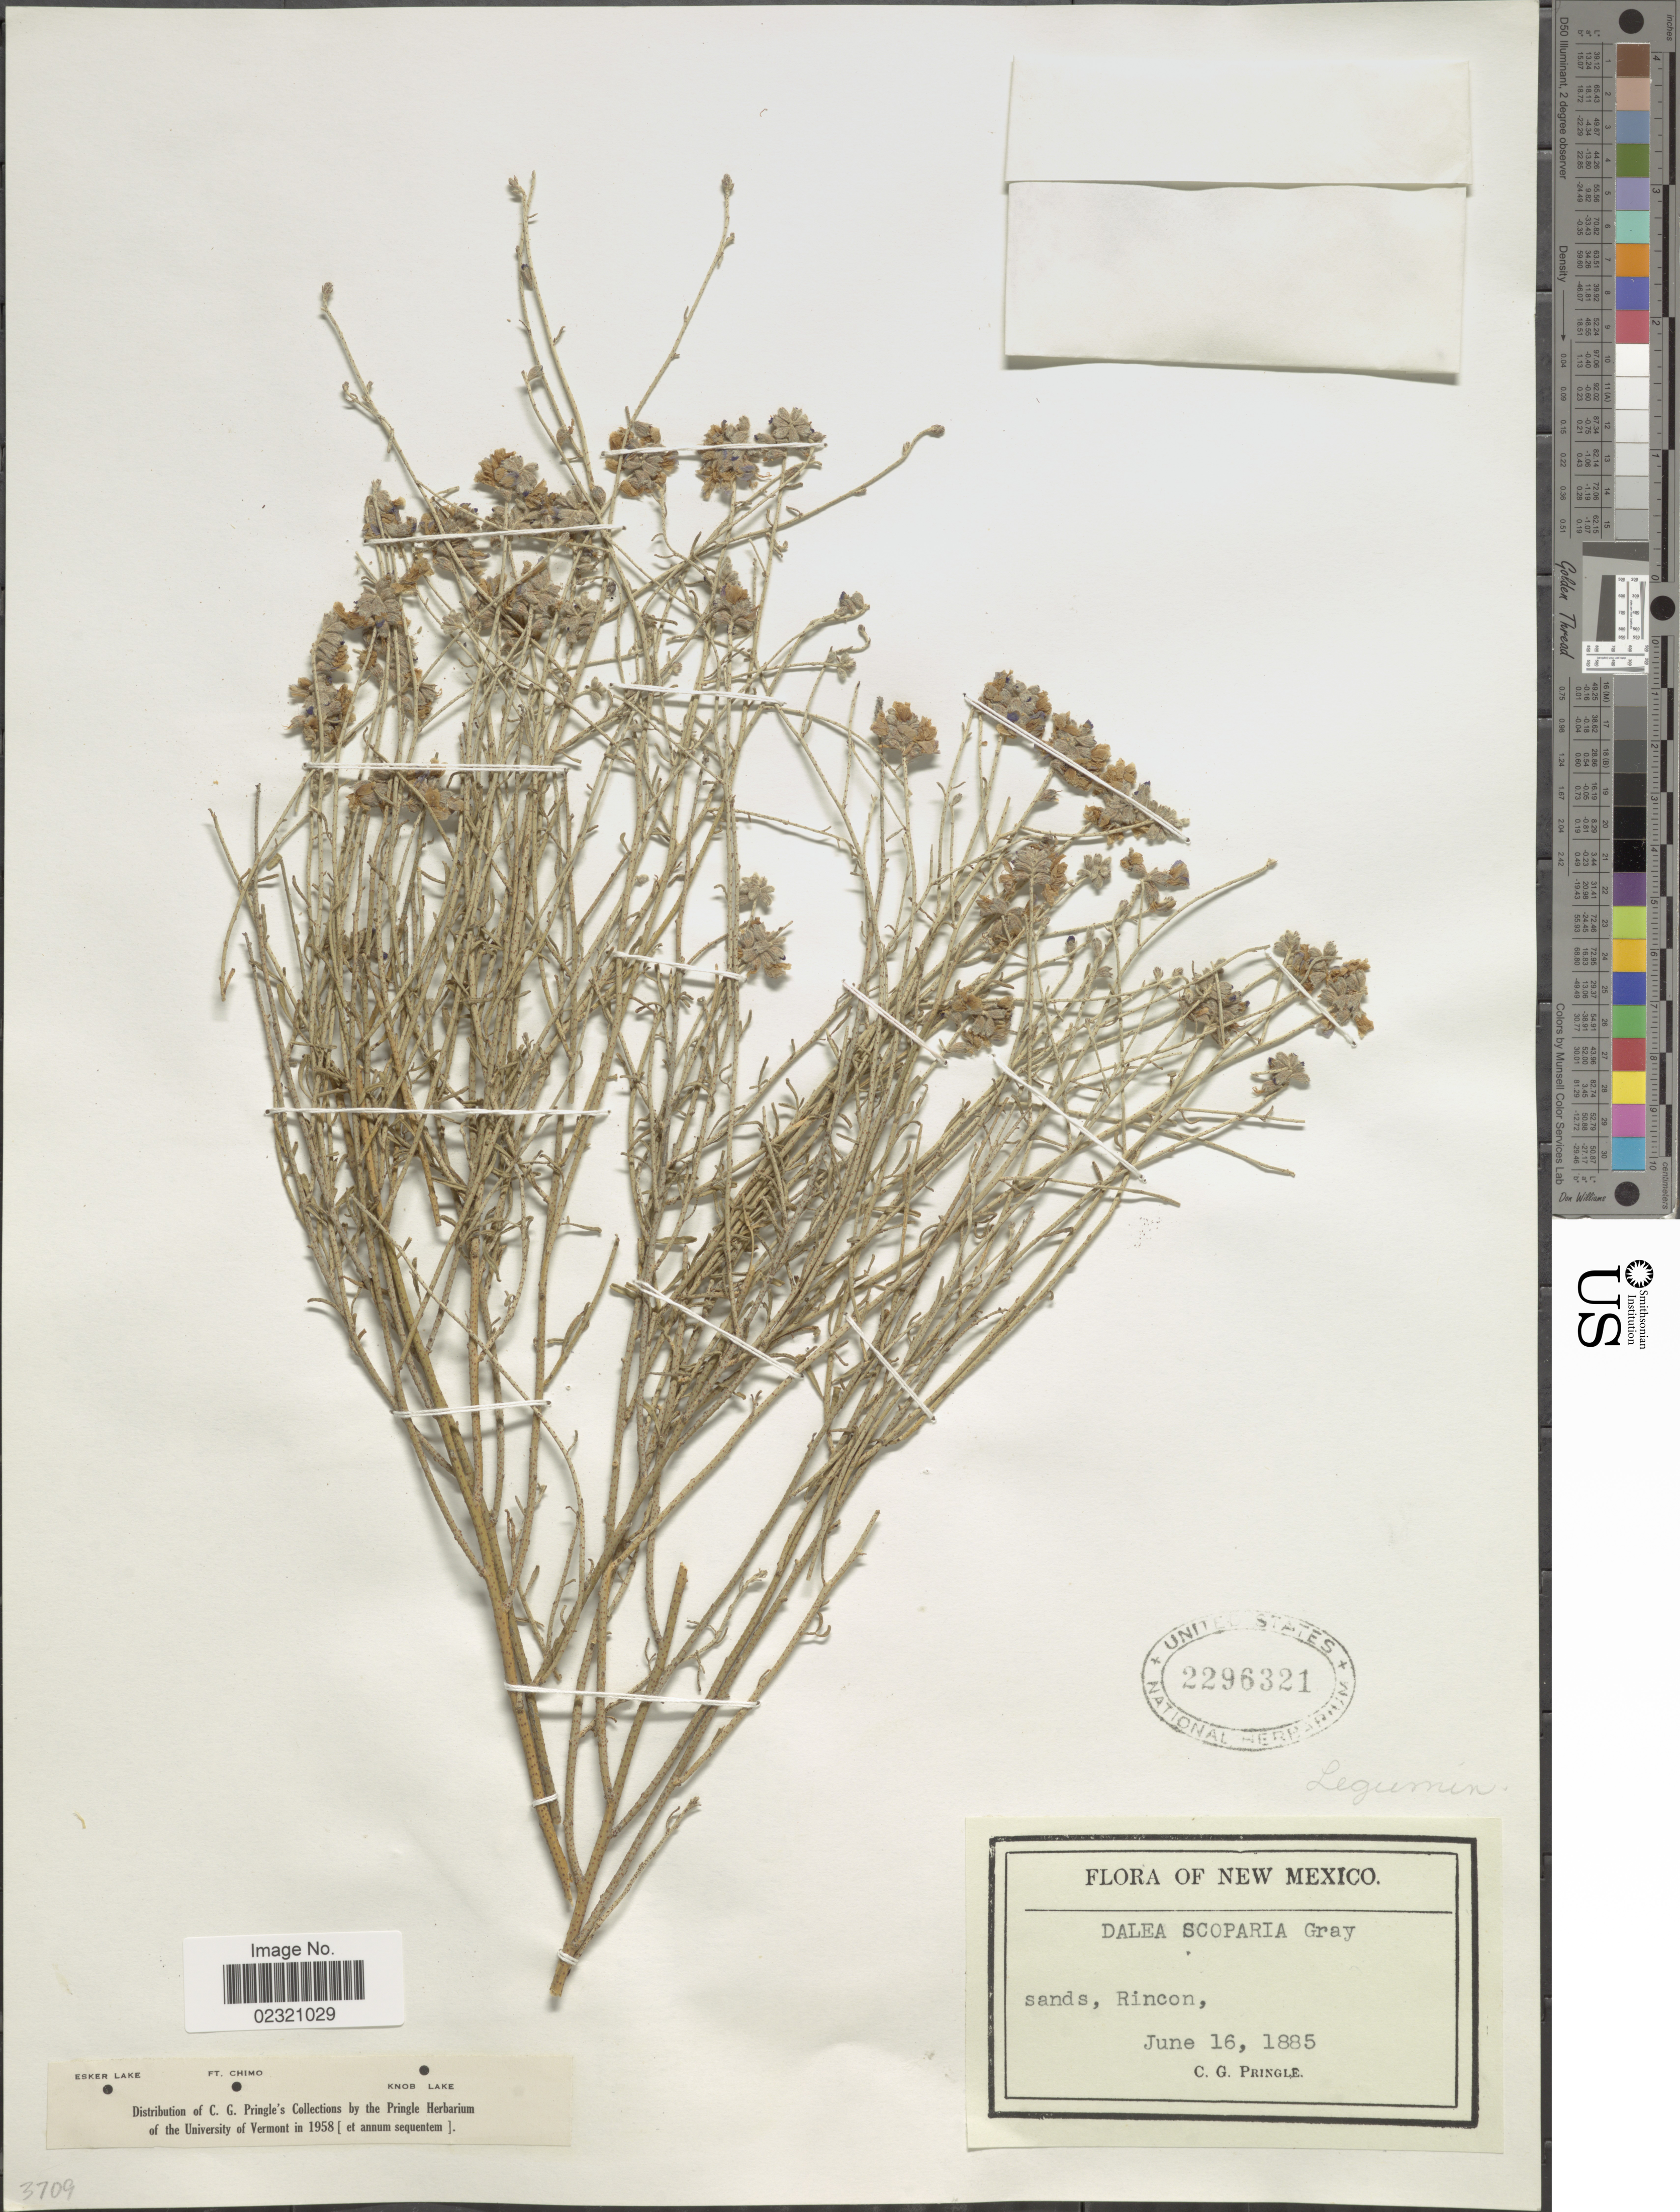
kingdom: Plantae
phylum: Tracheophyta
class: Magnoliopsida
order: Fabales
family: Fabaceae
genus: Psorothamnus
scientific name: Psorothamnus scoparius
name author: (A. Gray) Rydb.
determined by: Strong, M. T., (US), Smithsonian Institution - National Museum of Natural History (UNITED STATES)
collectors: C. G. Pringle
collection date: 1885-06-16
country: United States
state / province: New Mexico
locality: Rincon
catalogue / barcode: US 2296321